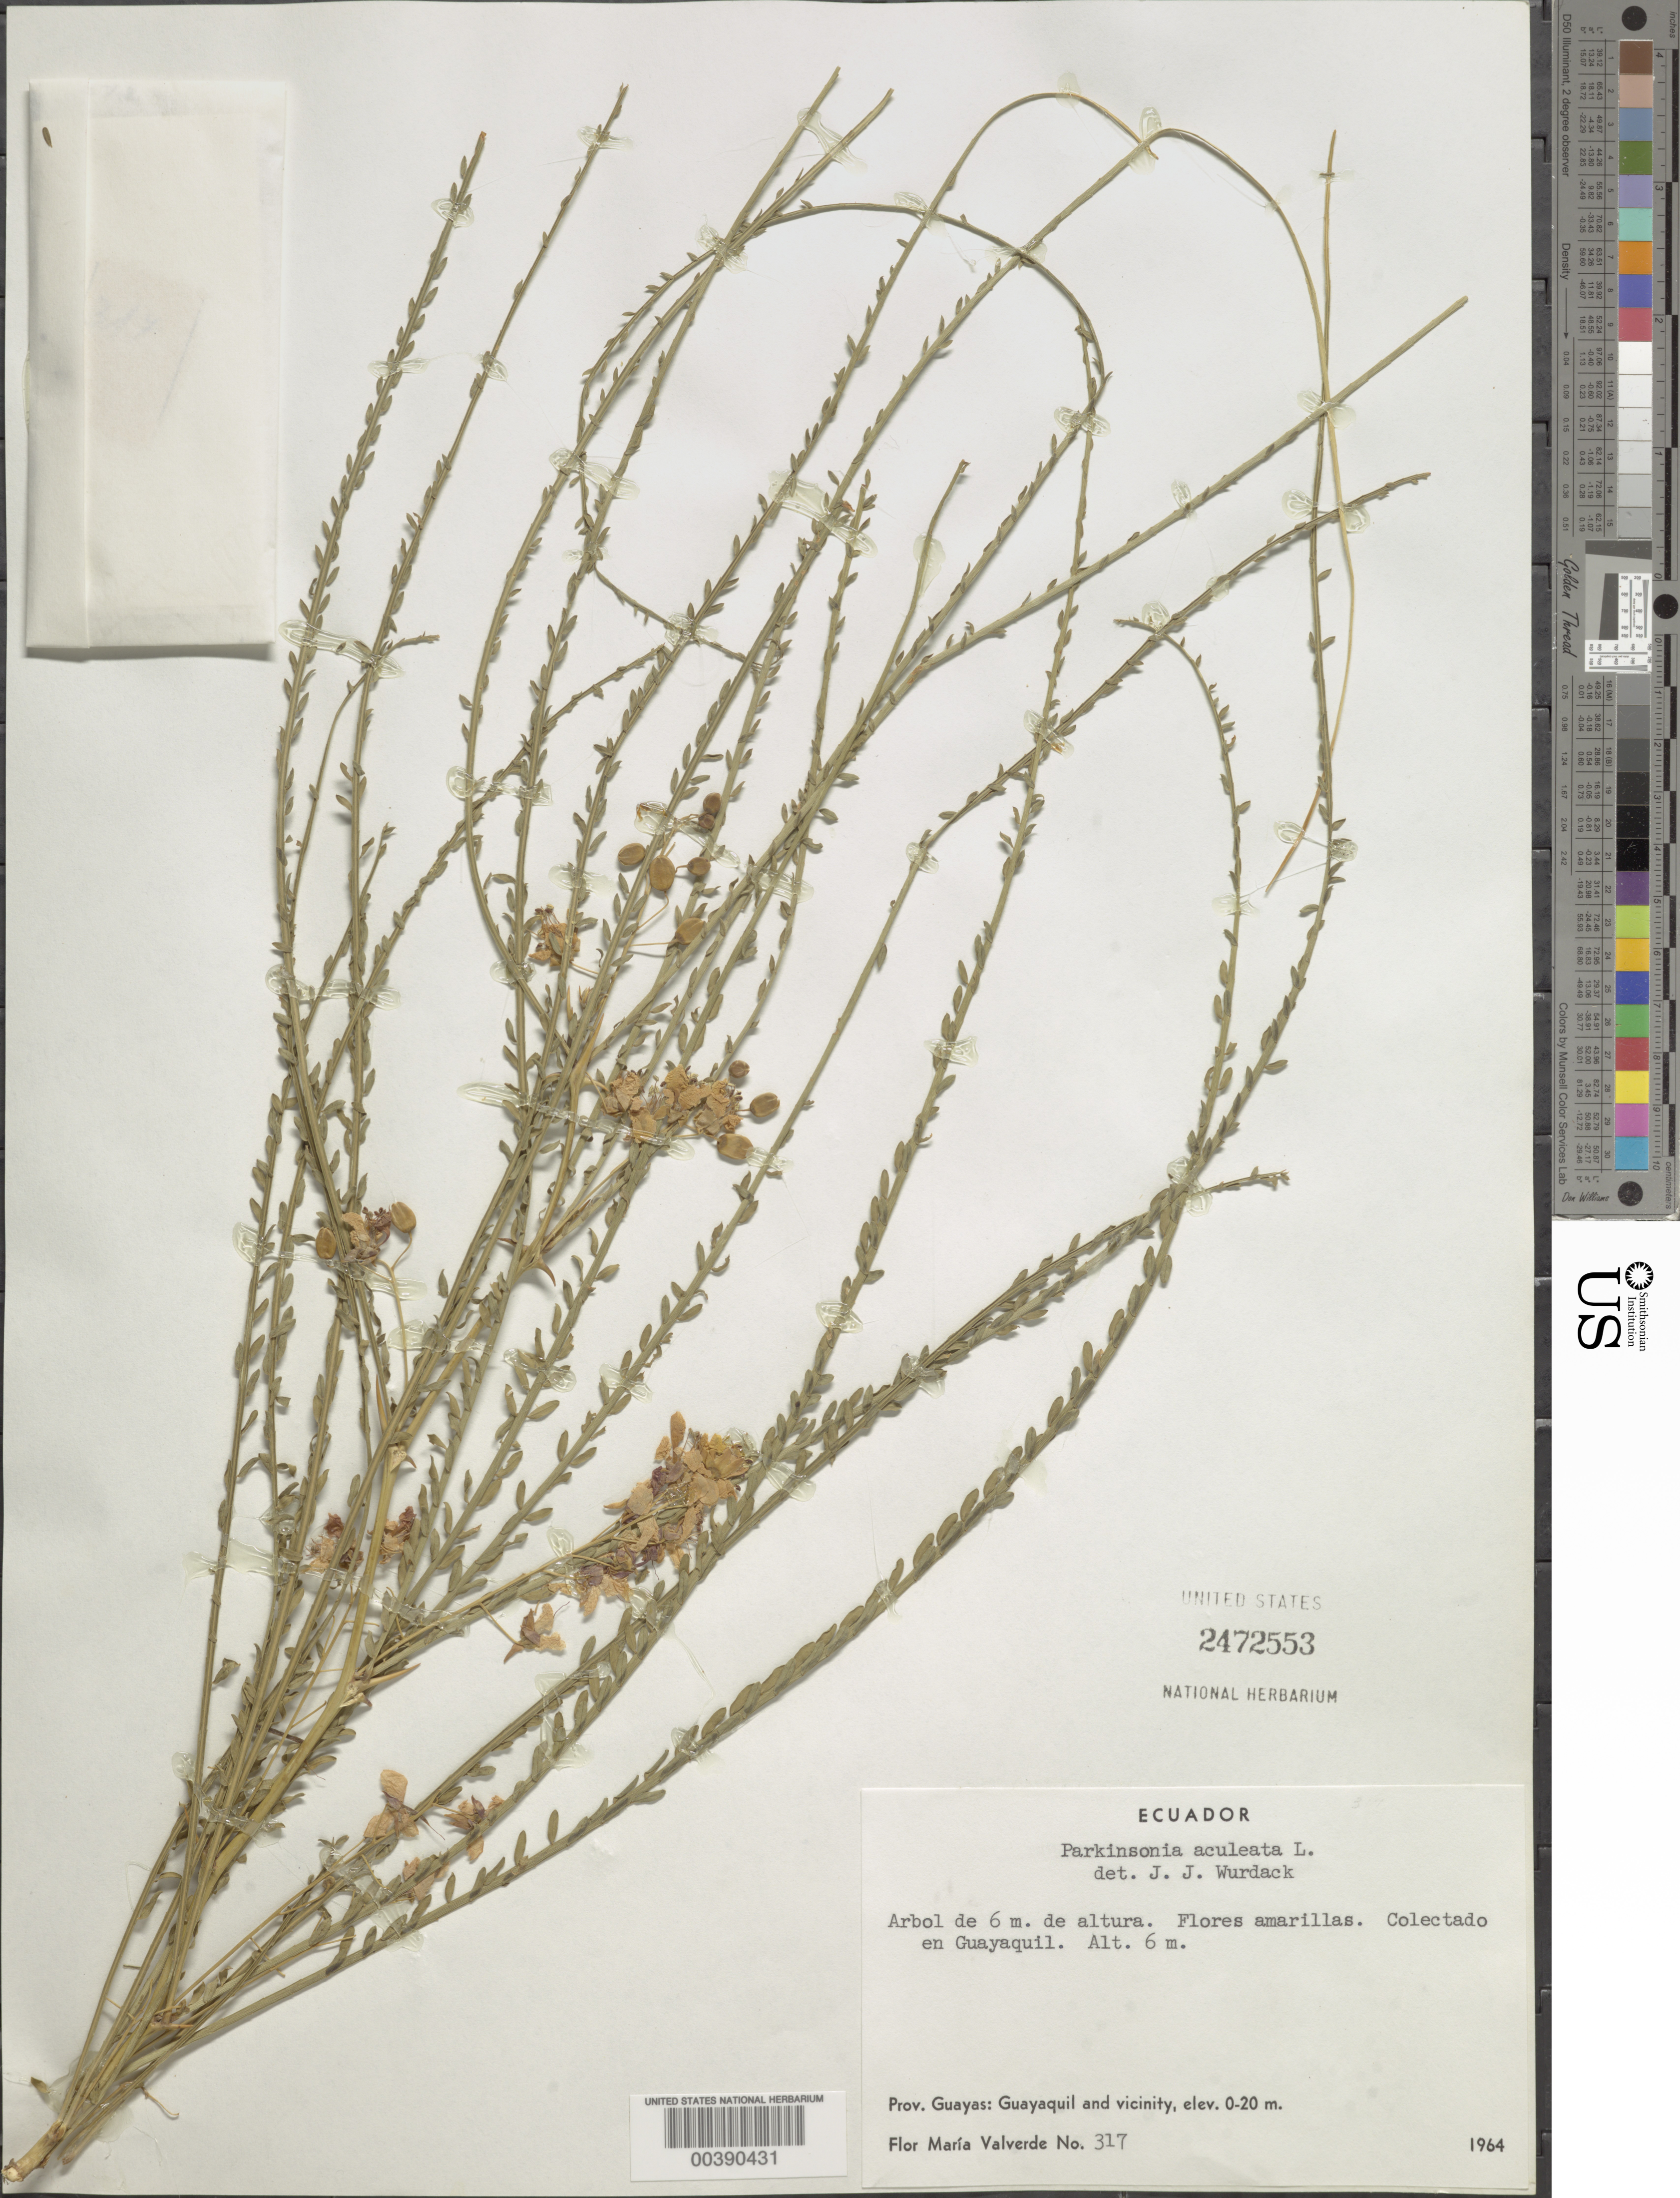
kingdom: Plantae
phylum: Tracheophyta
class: Magnoliopsida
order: Fabales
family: Fabaceae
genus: Parkinsonia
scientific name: Parkinsonia aculeata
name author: L.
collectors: V. Badillo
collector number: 317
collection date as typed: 1964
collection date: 1964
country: Ecuador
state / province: Guayas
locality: Guayaquil and vicinity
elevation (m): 0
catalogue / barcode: US 2472553